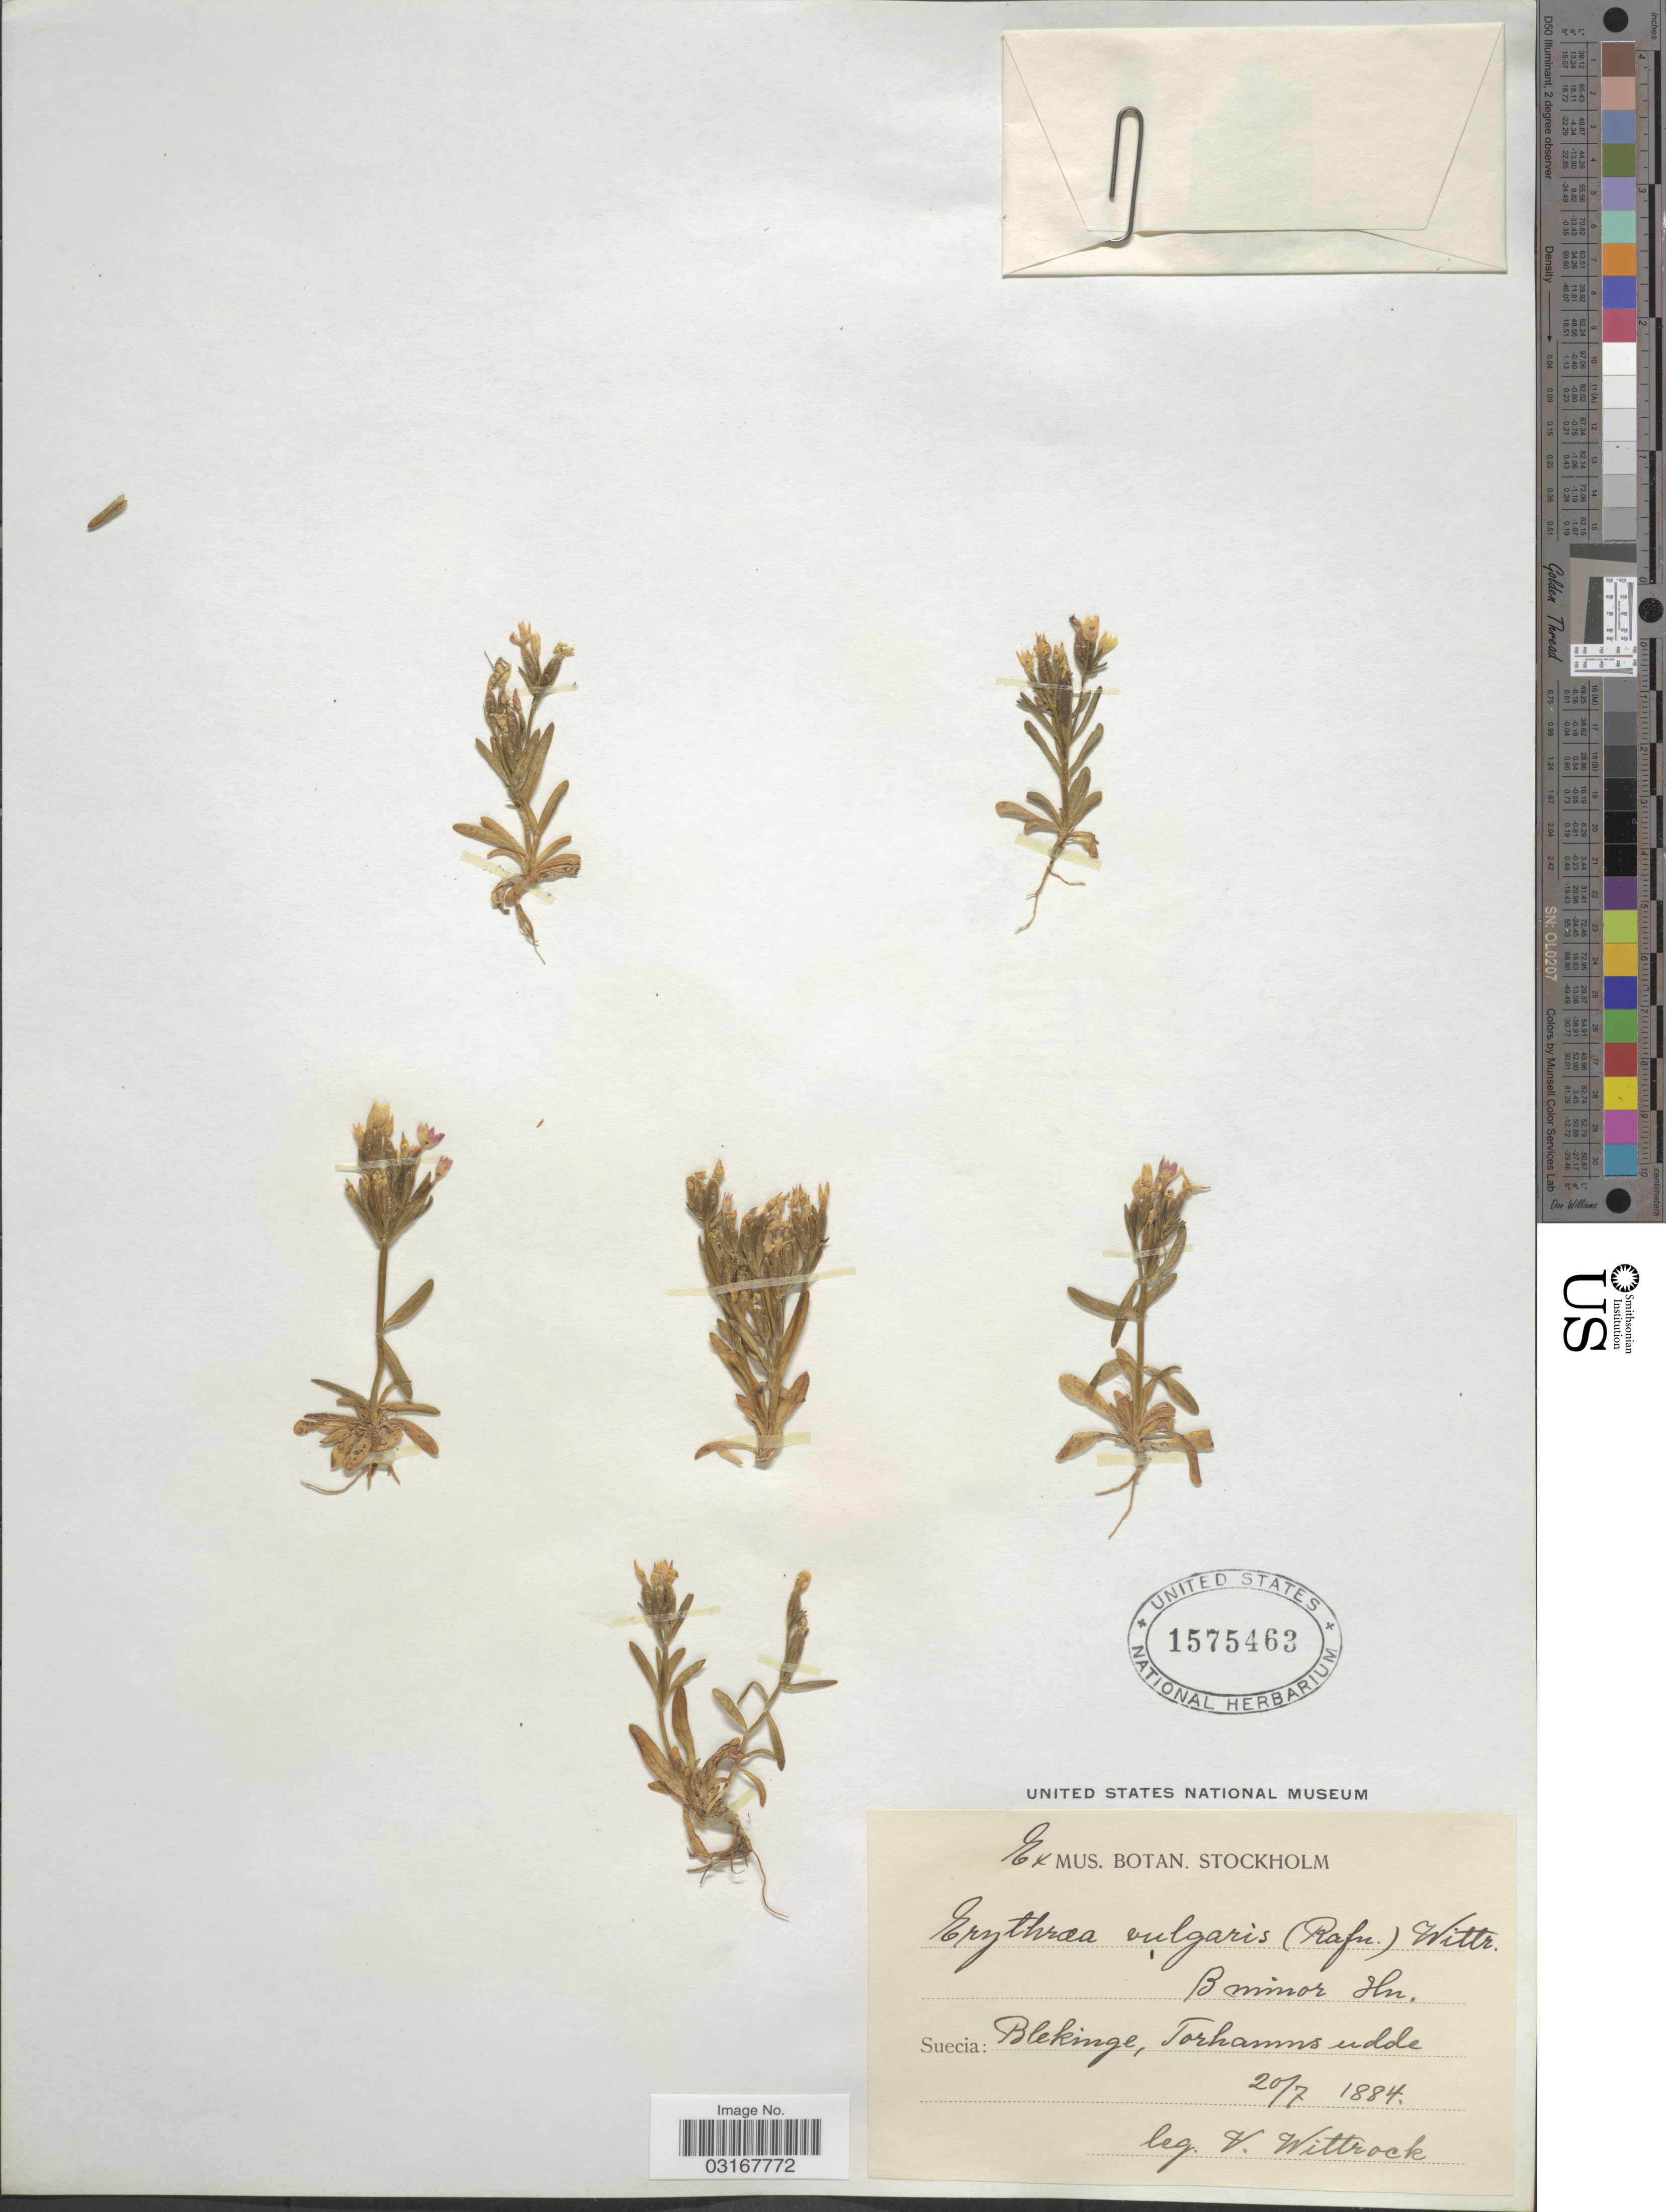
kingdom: Plantae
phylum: Tracheophyta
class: Magnoliopsida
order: Gentianales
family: Gentianaceae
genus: Centaurium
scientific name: Centaurium vulgaris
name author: Godr.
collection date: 1884-07-20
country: Sweden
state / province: Blekinge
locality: Suecia: Blekinge, Torhamms udde.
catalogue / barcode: US 1575463